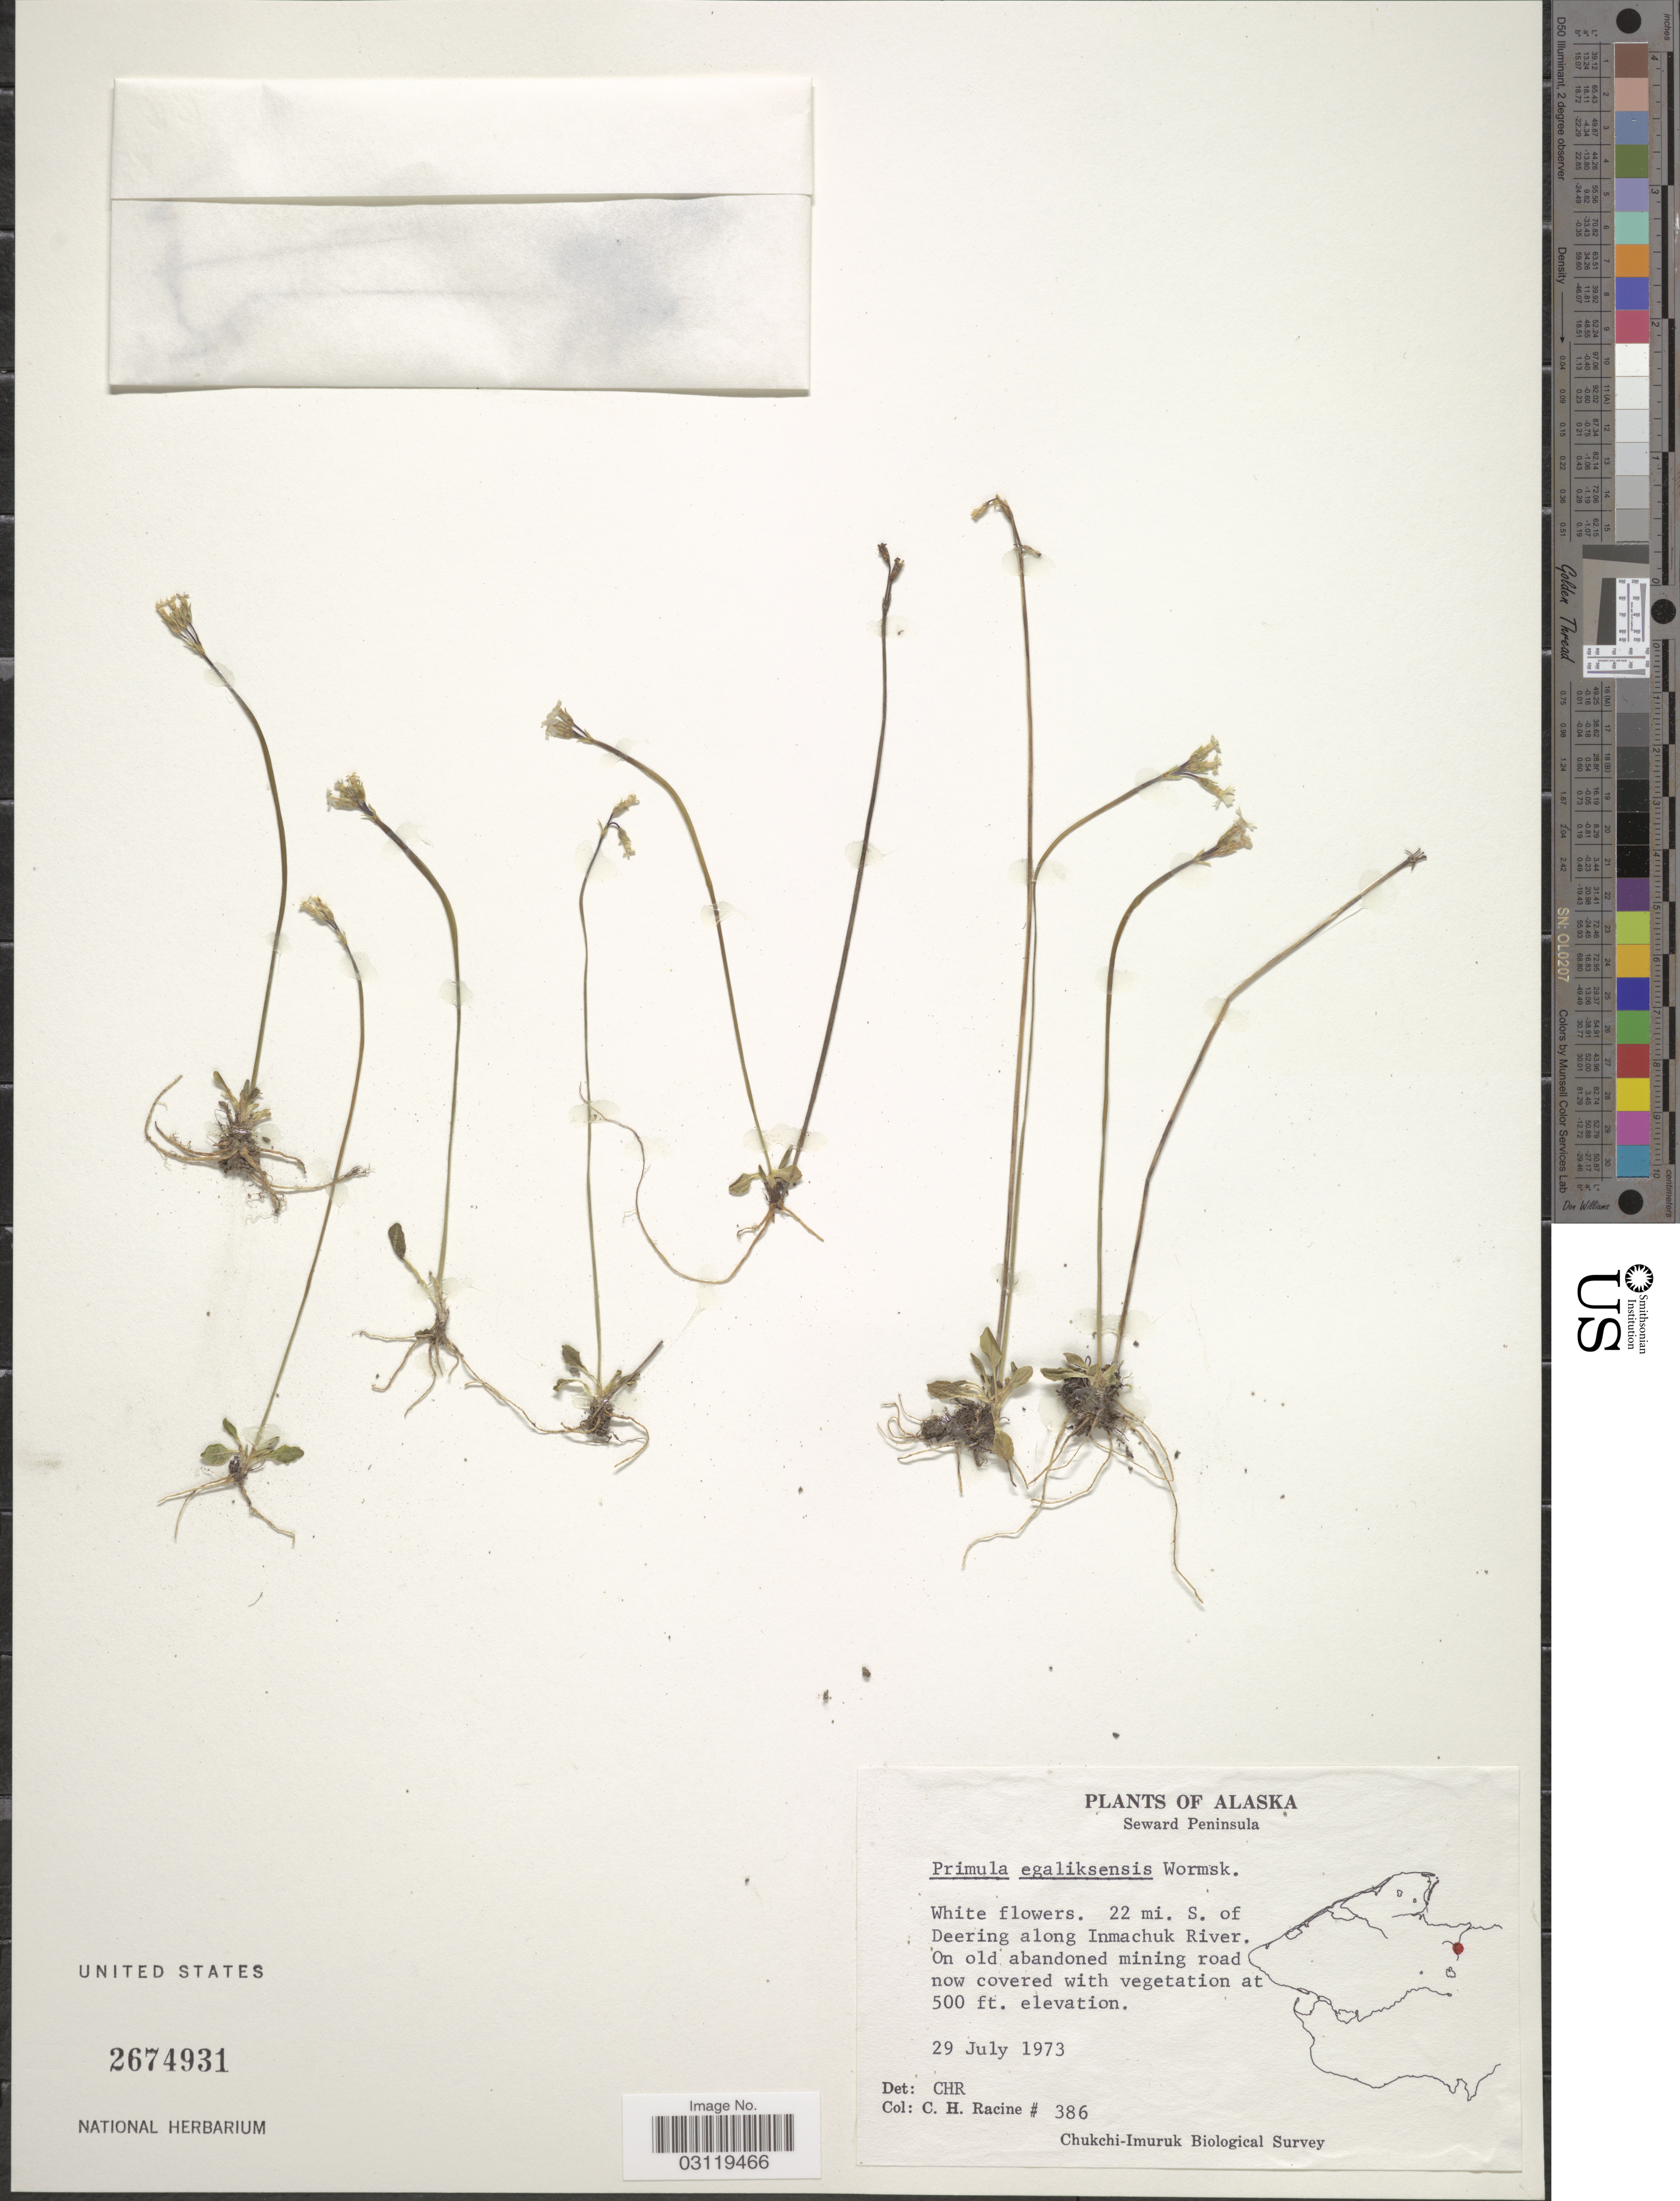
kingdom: Plantae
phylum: Tracheophyta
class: Magnoliopsida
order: Ericales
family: Primulaceae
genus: Primula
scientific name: Primula egaliksensis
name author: Wormsk.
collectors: C. Racine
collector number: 386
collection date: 1973-07-29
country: United States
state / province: Alaska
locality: Seward Peninsula. 22 mi. S. of Deering along Inmachuk River.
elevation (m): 152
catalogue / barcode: US 2674931